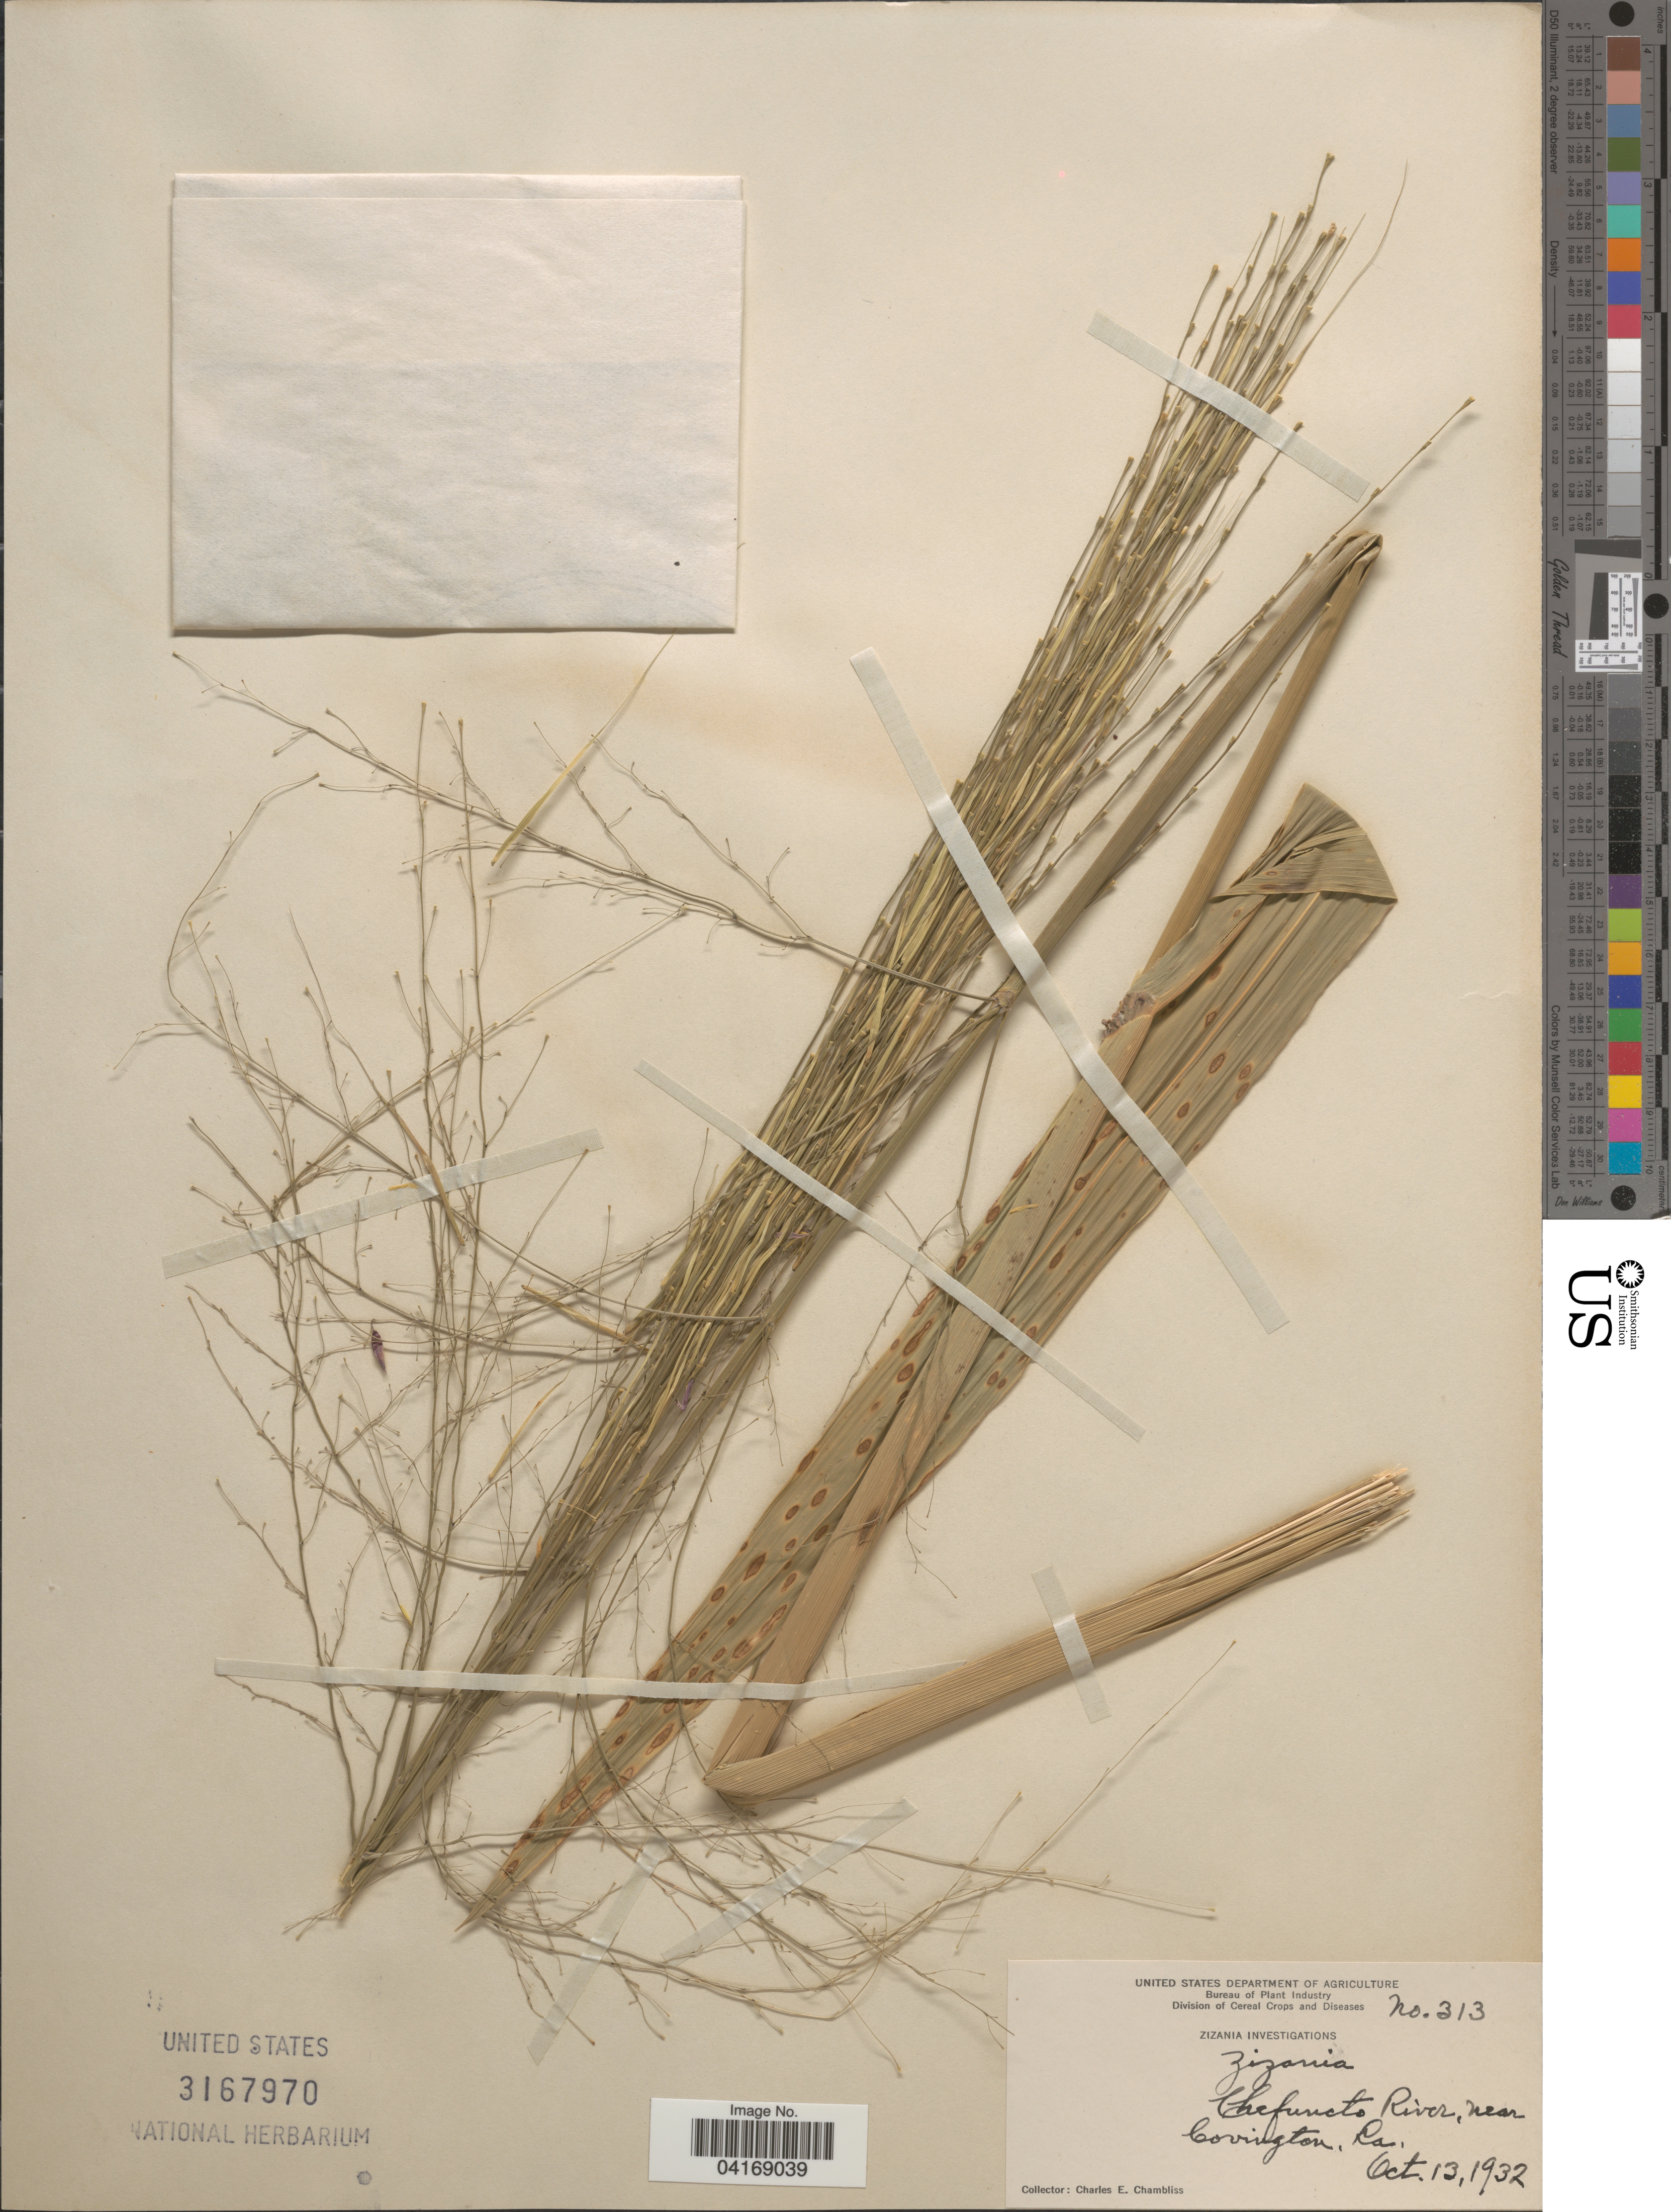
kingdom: Plantae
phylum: Tracheophyta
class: Liliopsida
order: Poales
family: Poaceae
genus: Zizania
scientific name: Zizania sp.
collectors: C. Chambliss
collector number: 313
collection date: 1932-10-13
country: United States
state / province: Louisiana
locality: Chefuncto River near Covington, La.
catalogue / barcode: US 3167970